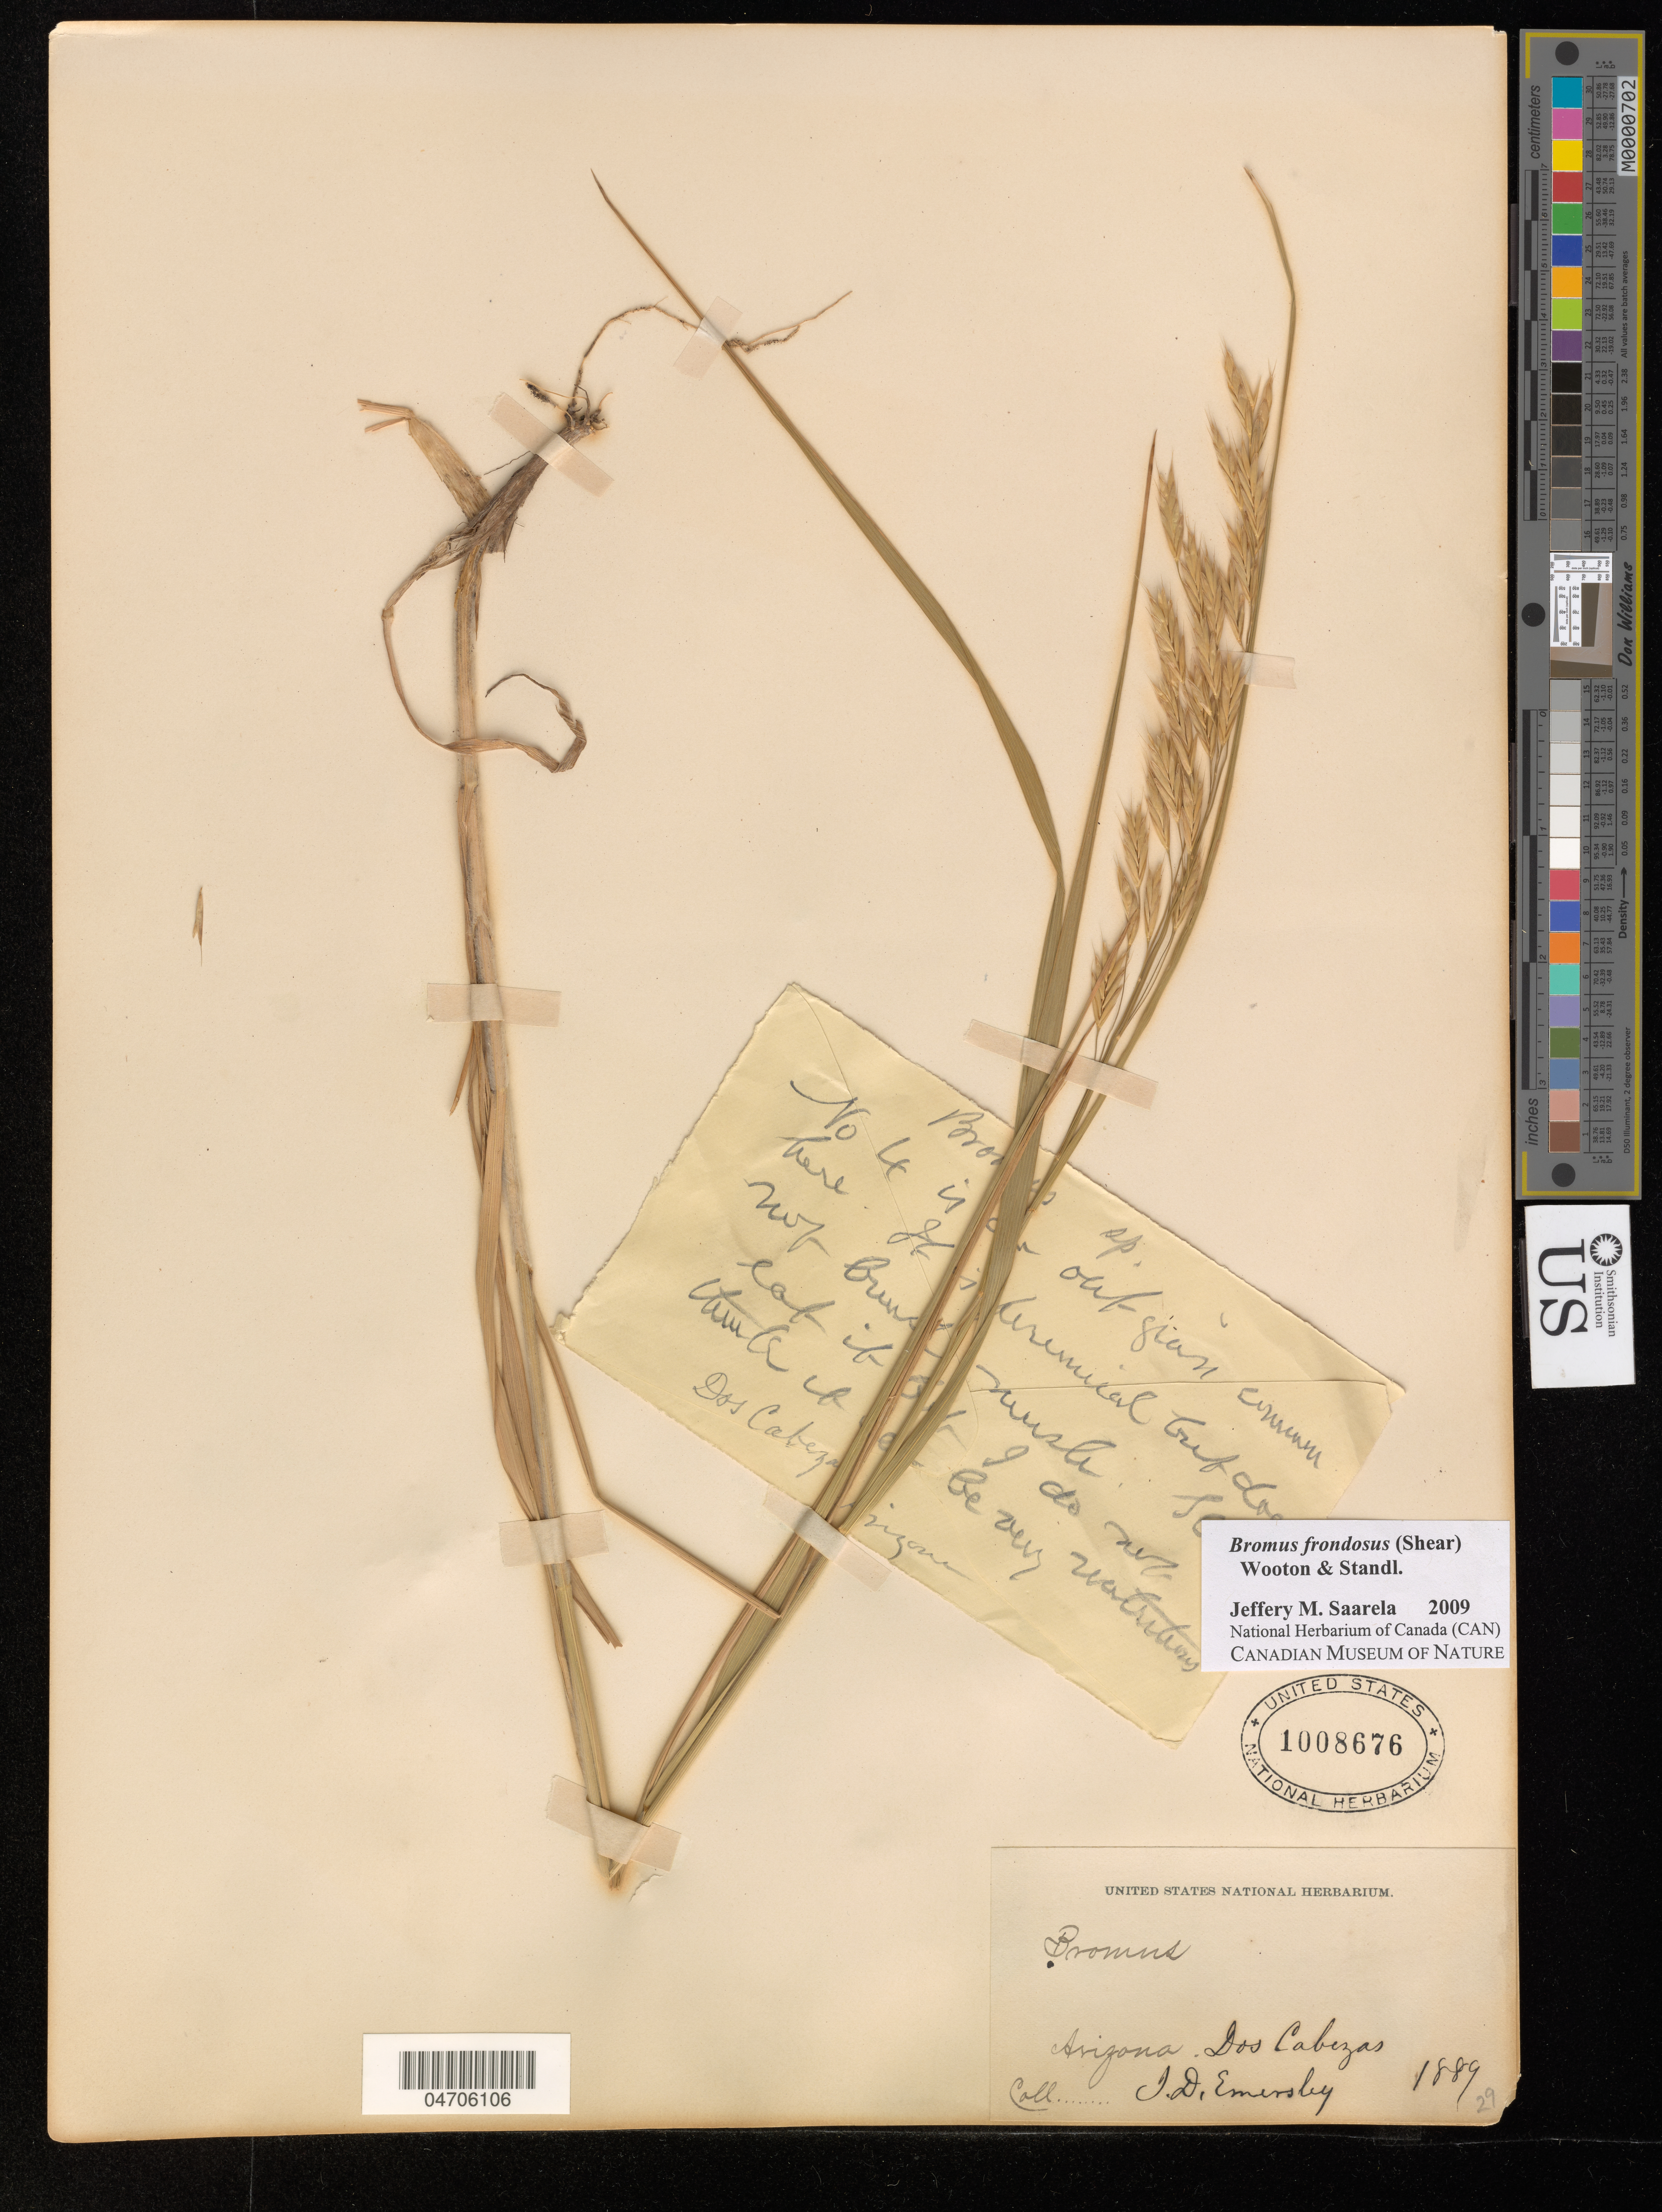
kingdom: Plantae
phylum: Tracheophyta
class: Liliopsida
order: Poales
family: Poaceae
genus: Bromus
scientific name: Bromus frondosus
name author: (Shear) Wooton & Standl.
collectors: J. Emersley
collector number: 29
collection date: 1889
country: United States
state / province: Arizona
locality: Dos Cabezas.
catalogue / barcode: US 1008676